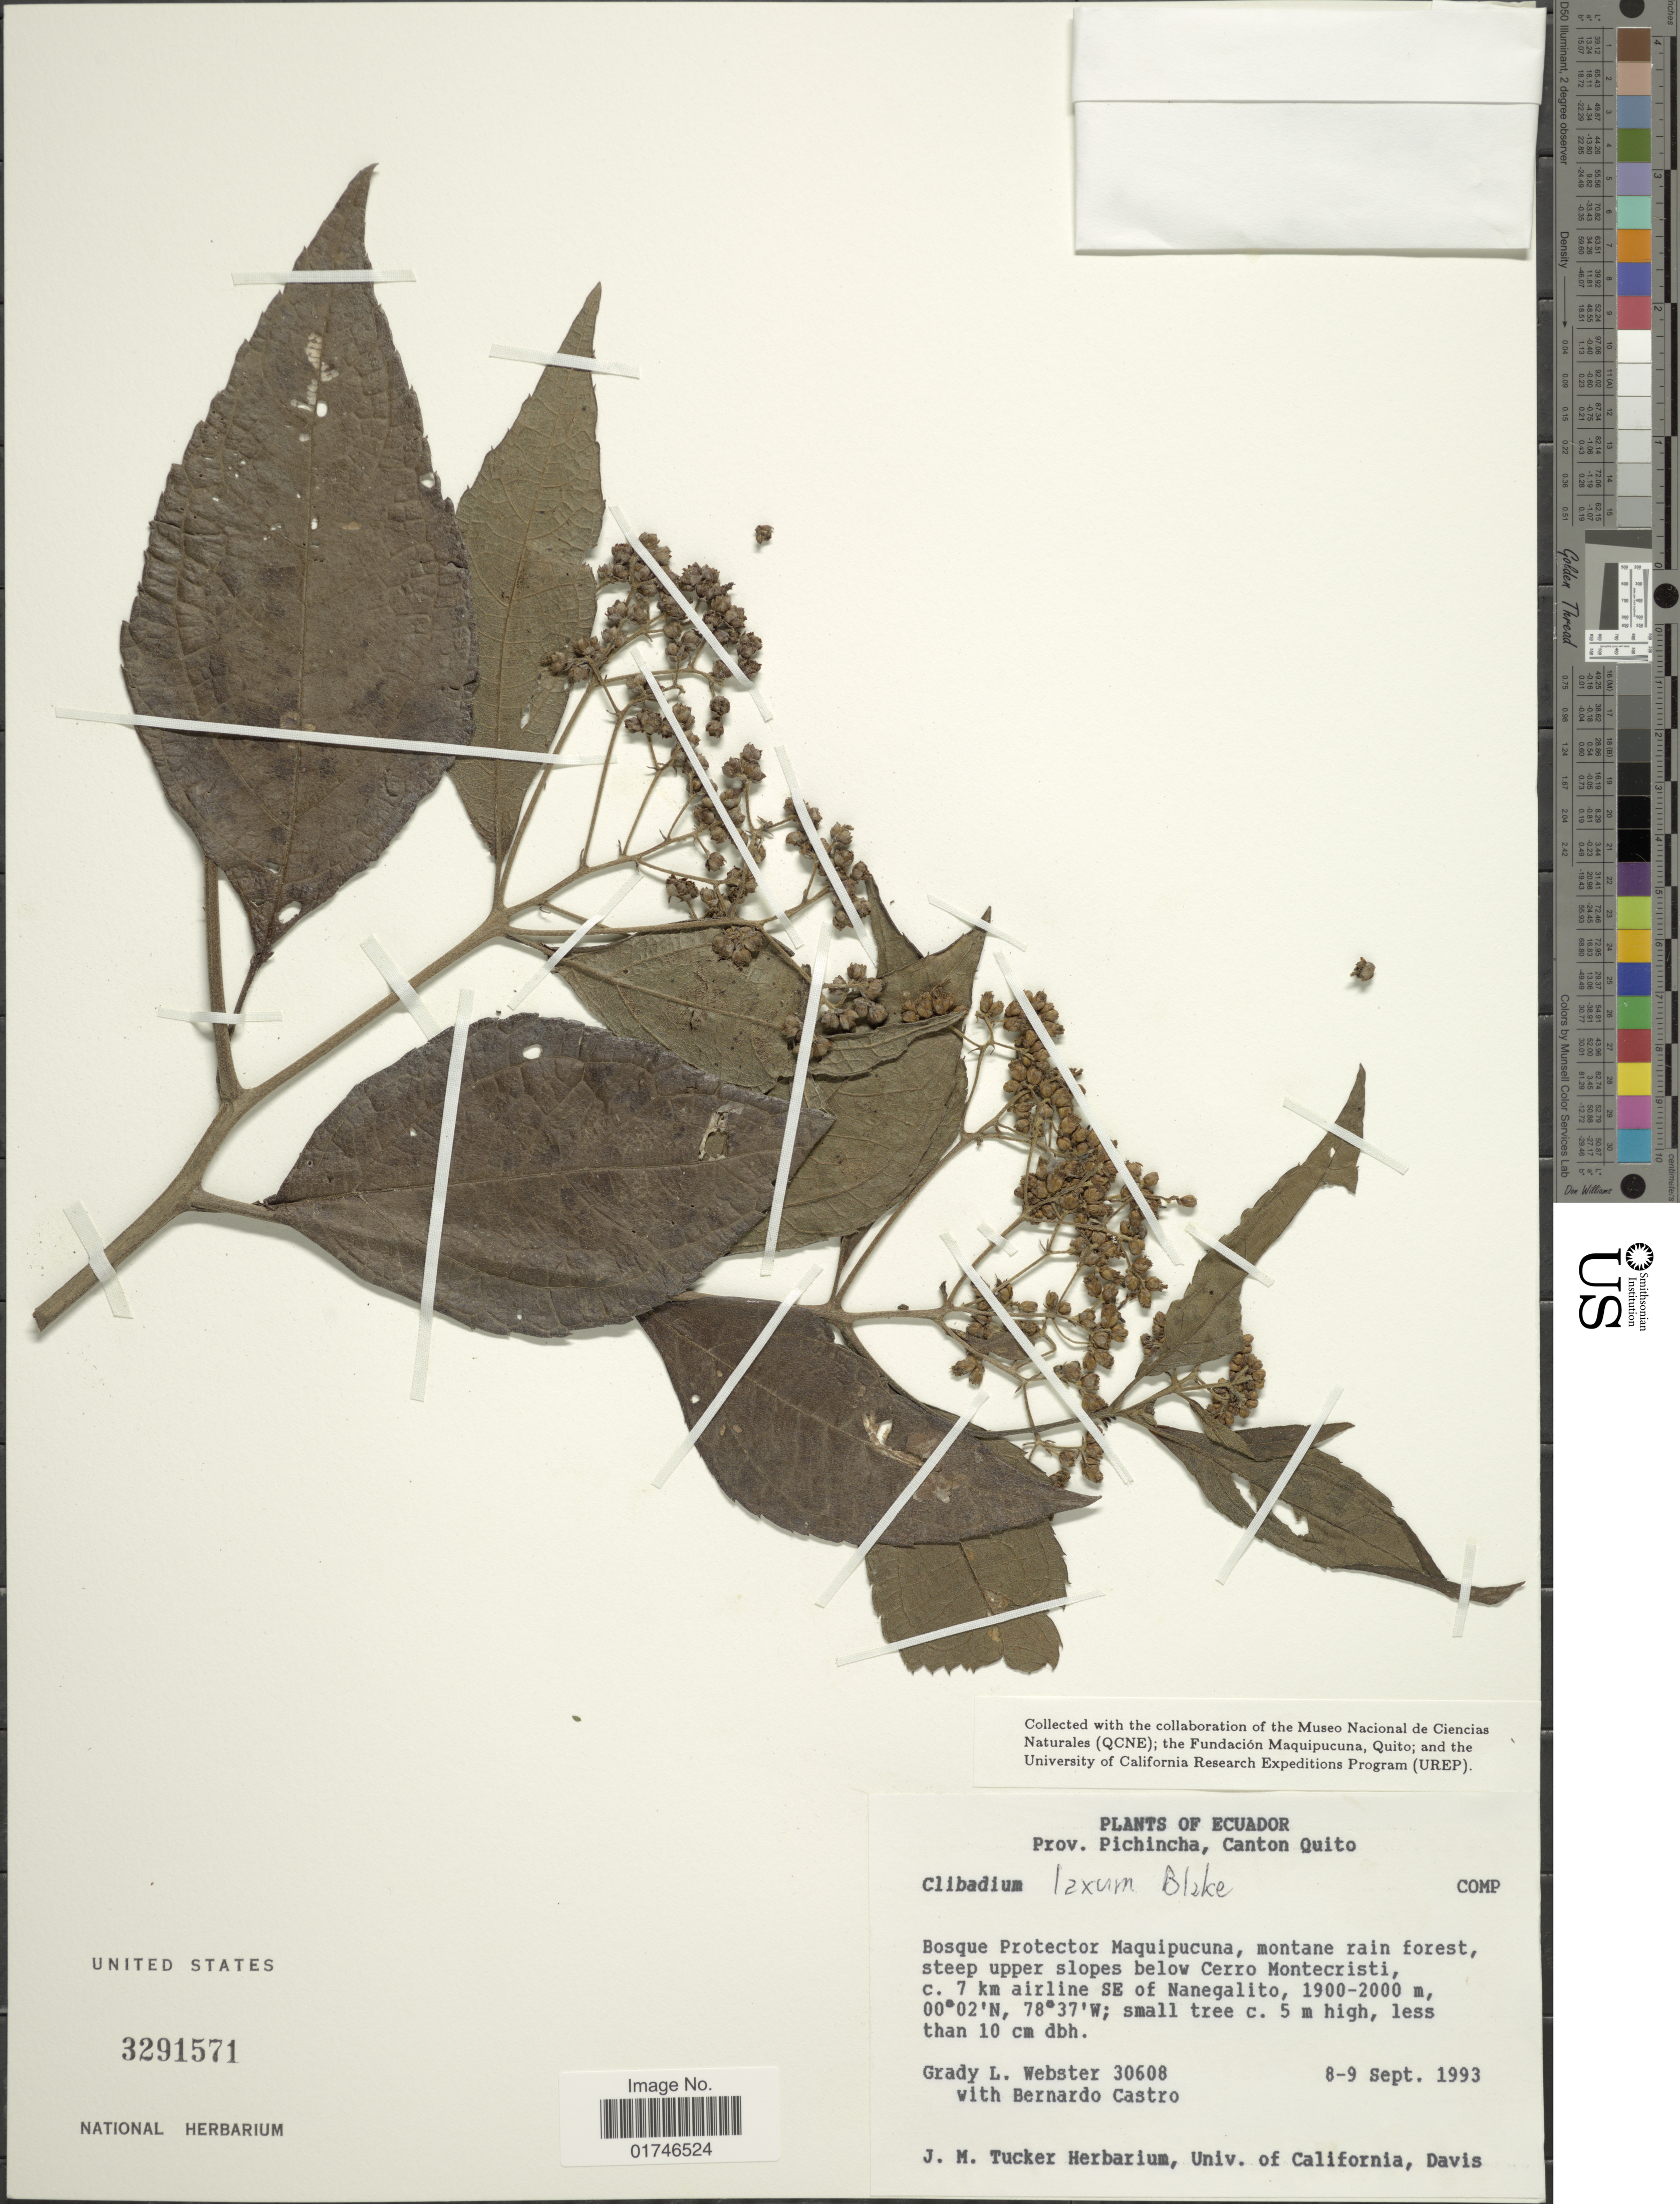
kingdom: Plantae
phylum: Tracheophyta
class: Magnoliopsida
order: Asterales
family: Asteraceae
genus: Clibadium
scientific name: Clibadium laxum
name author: S.F. Blake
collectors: G. L. Webster & B. Castro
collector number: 30608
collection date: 1993-09-08/1993-09-09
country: Ecuador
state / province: Pichincha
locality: Prov. Pichincha, Canto Quito. Bosque Proctector Maquipucuna, montane rain forest steep upper slopes below Cerro Montecristi, c. 7 km airline SE of Nanegalito.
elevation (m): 1900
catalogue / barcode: US 3291571